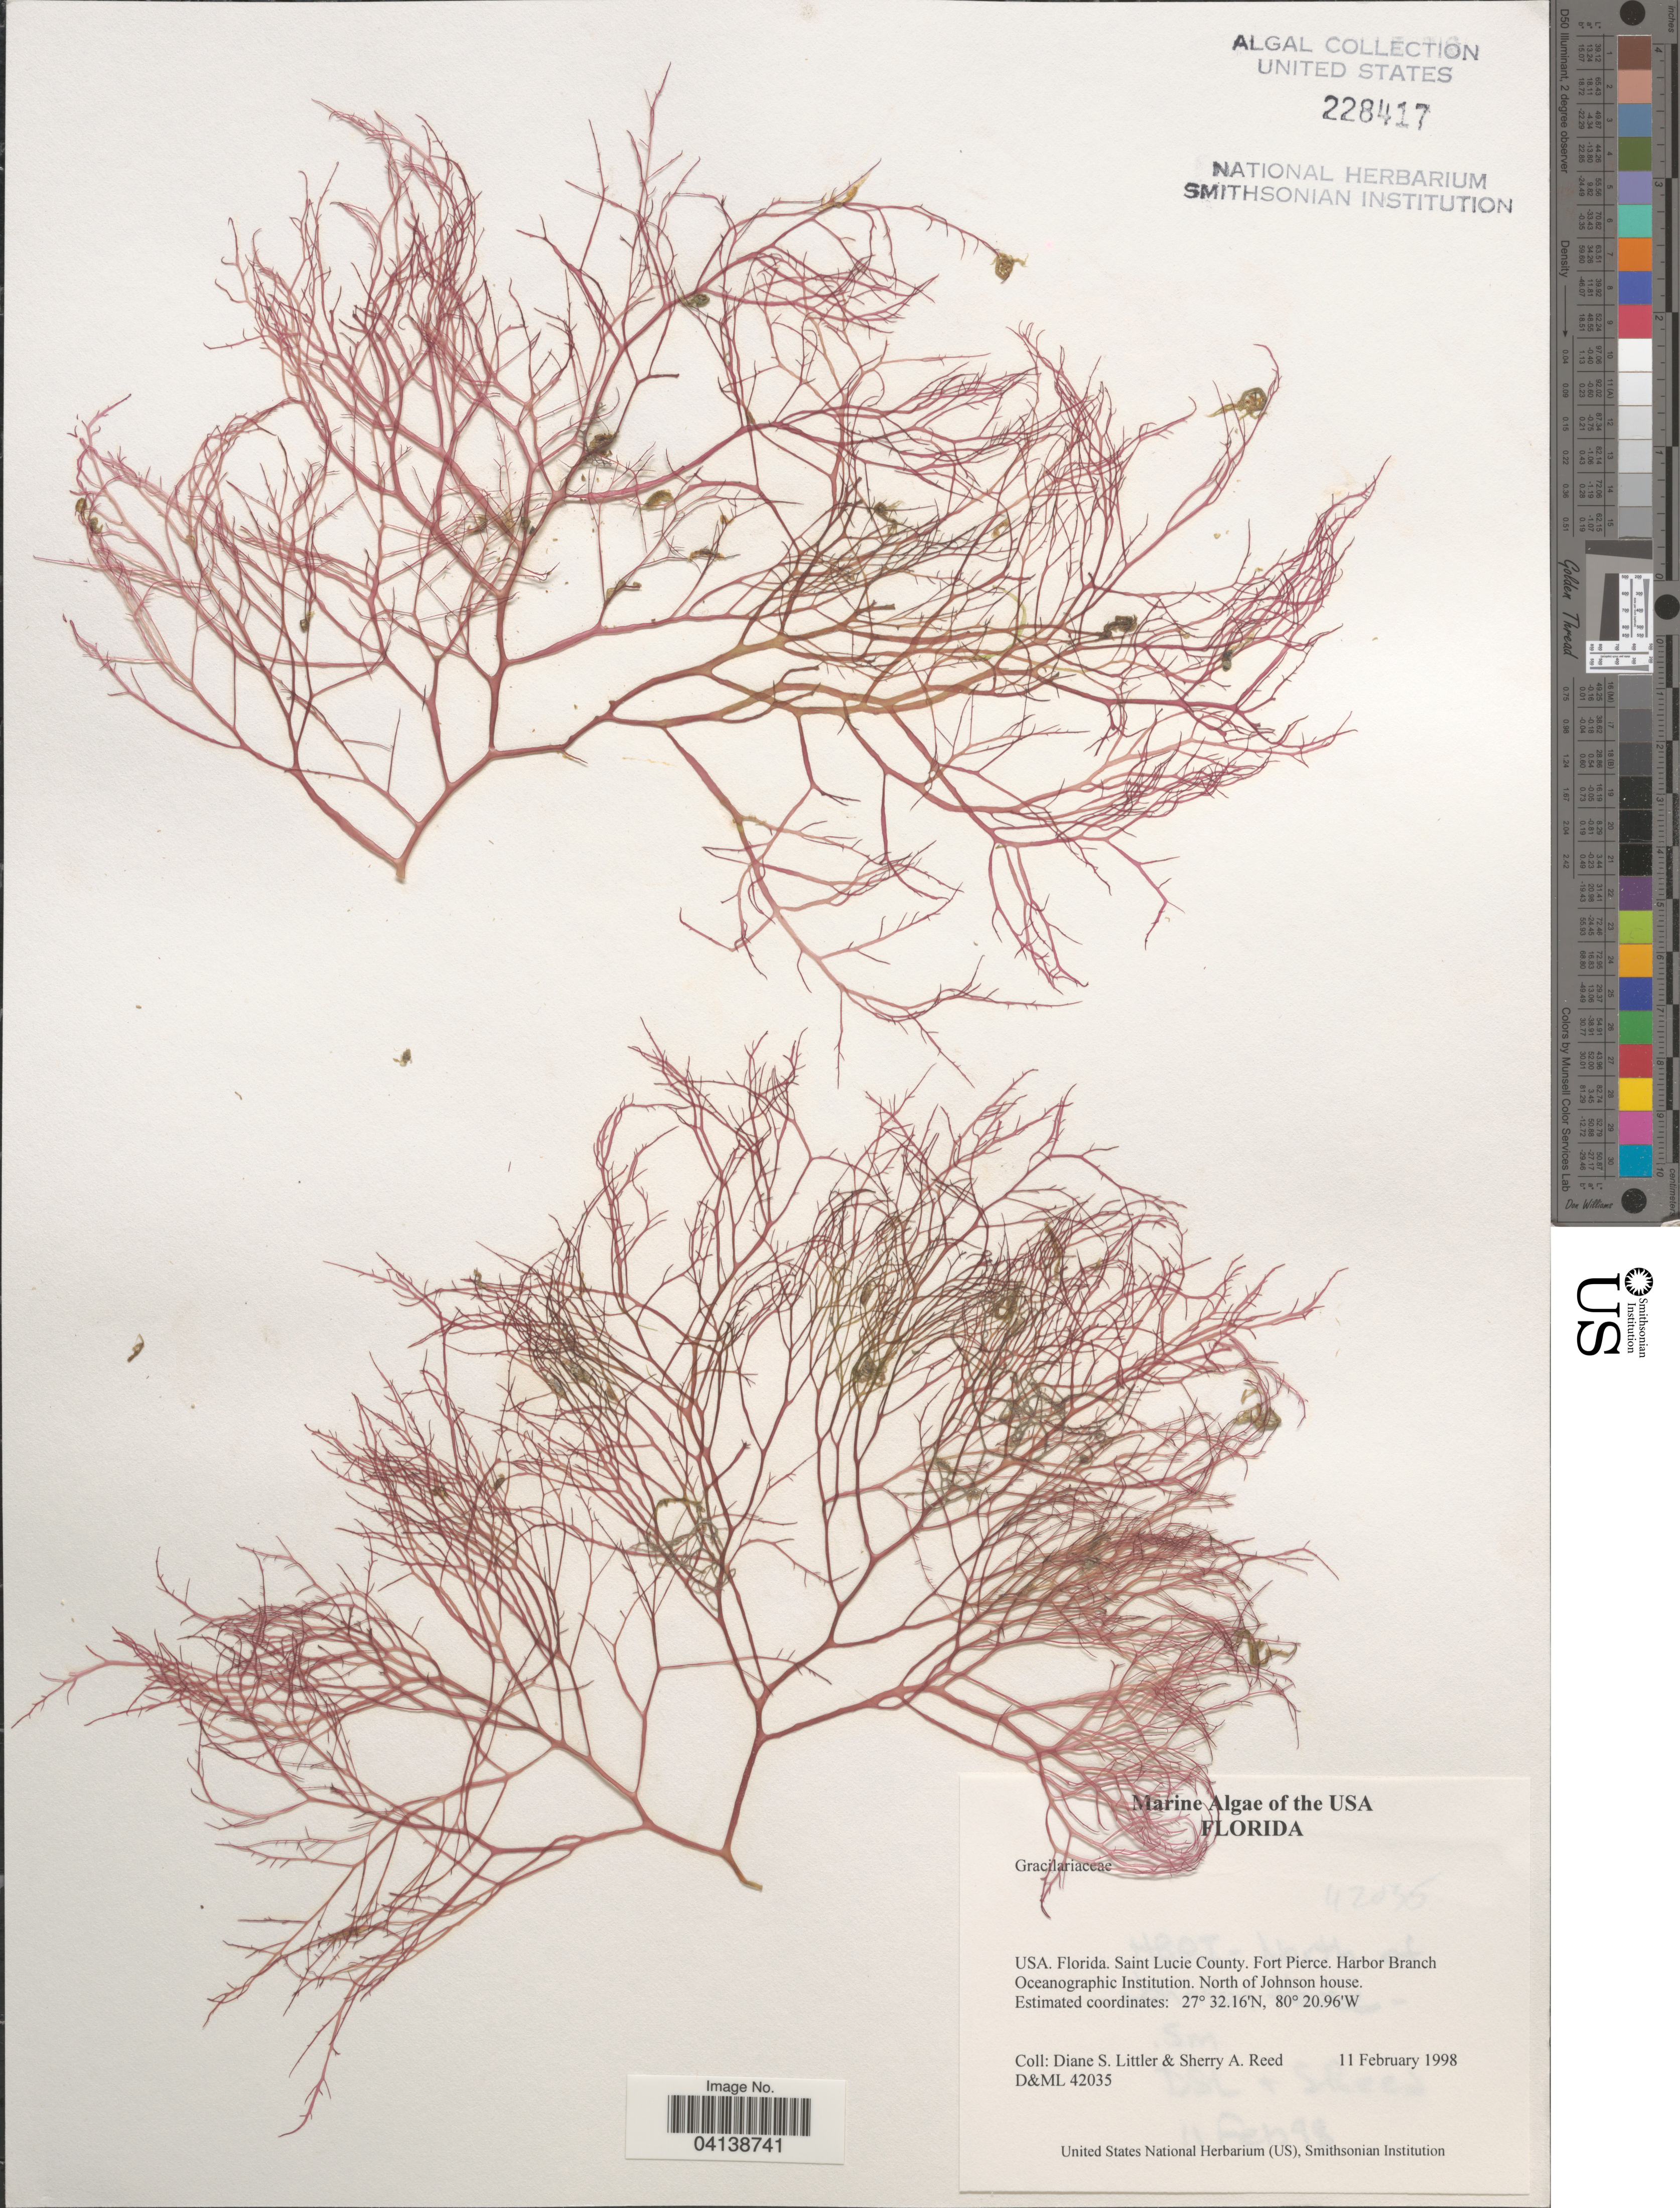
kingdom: Plantae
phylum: Rhodophyta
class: Florideophyceae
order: Gracilariales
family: Gracilariaceae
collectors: D. S. Littler & S. Reed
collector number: D&ML42035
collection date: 1998-02-11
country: United States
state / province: Florida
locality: Saint Lucie County. Fort Pierce. Harbor Branch Oceanographic Institution. North of Johnson house.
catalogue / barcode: US 228417